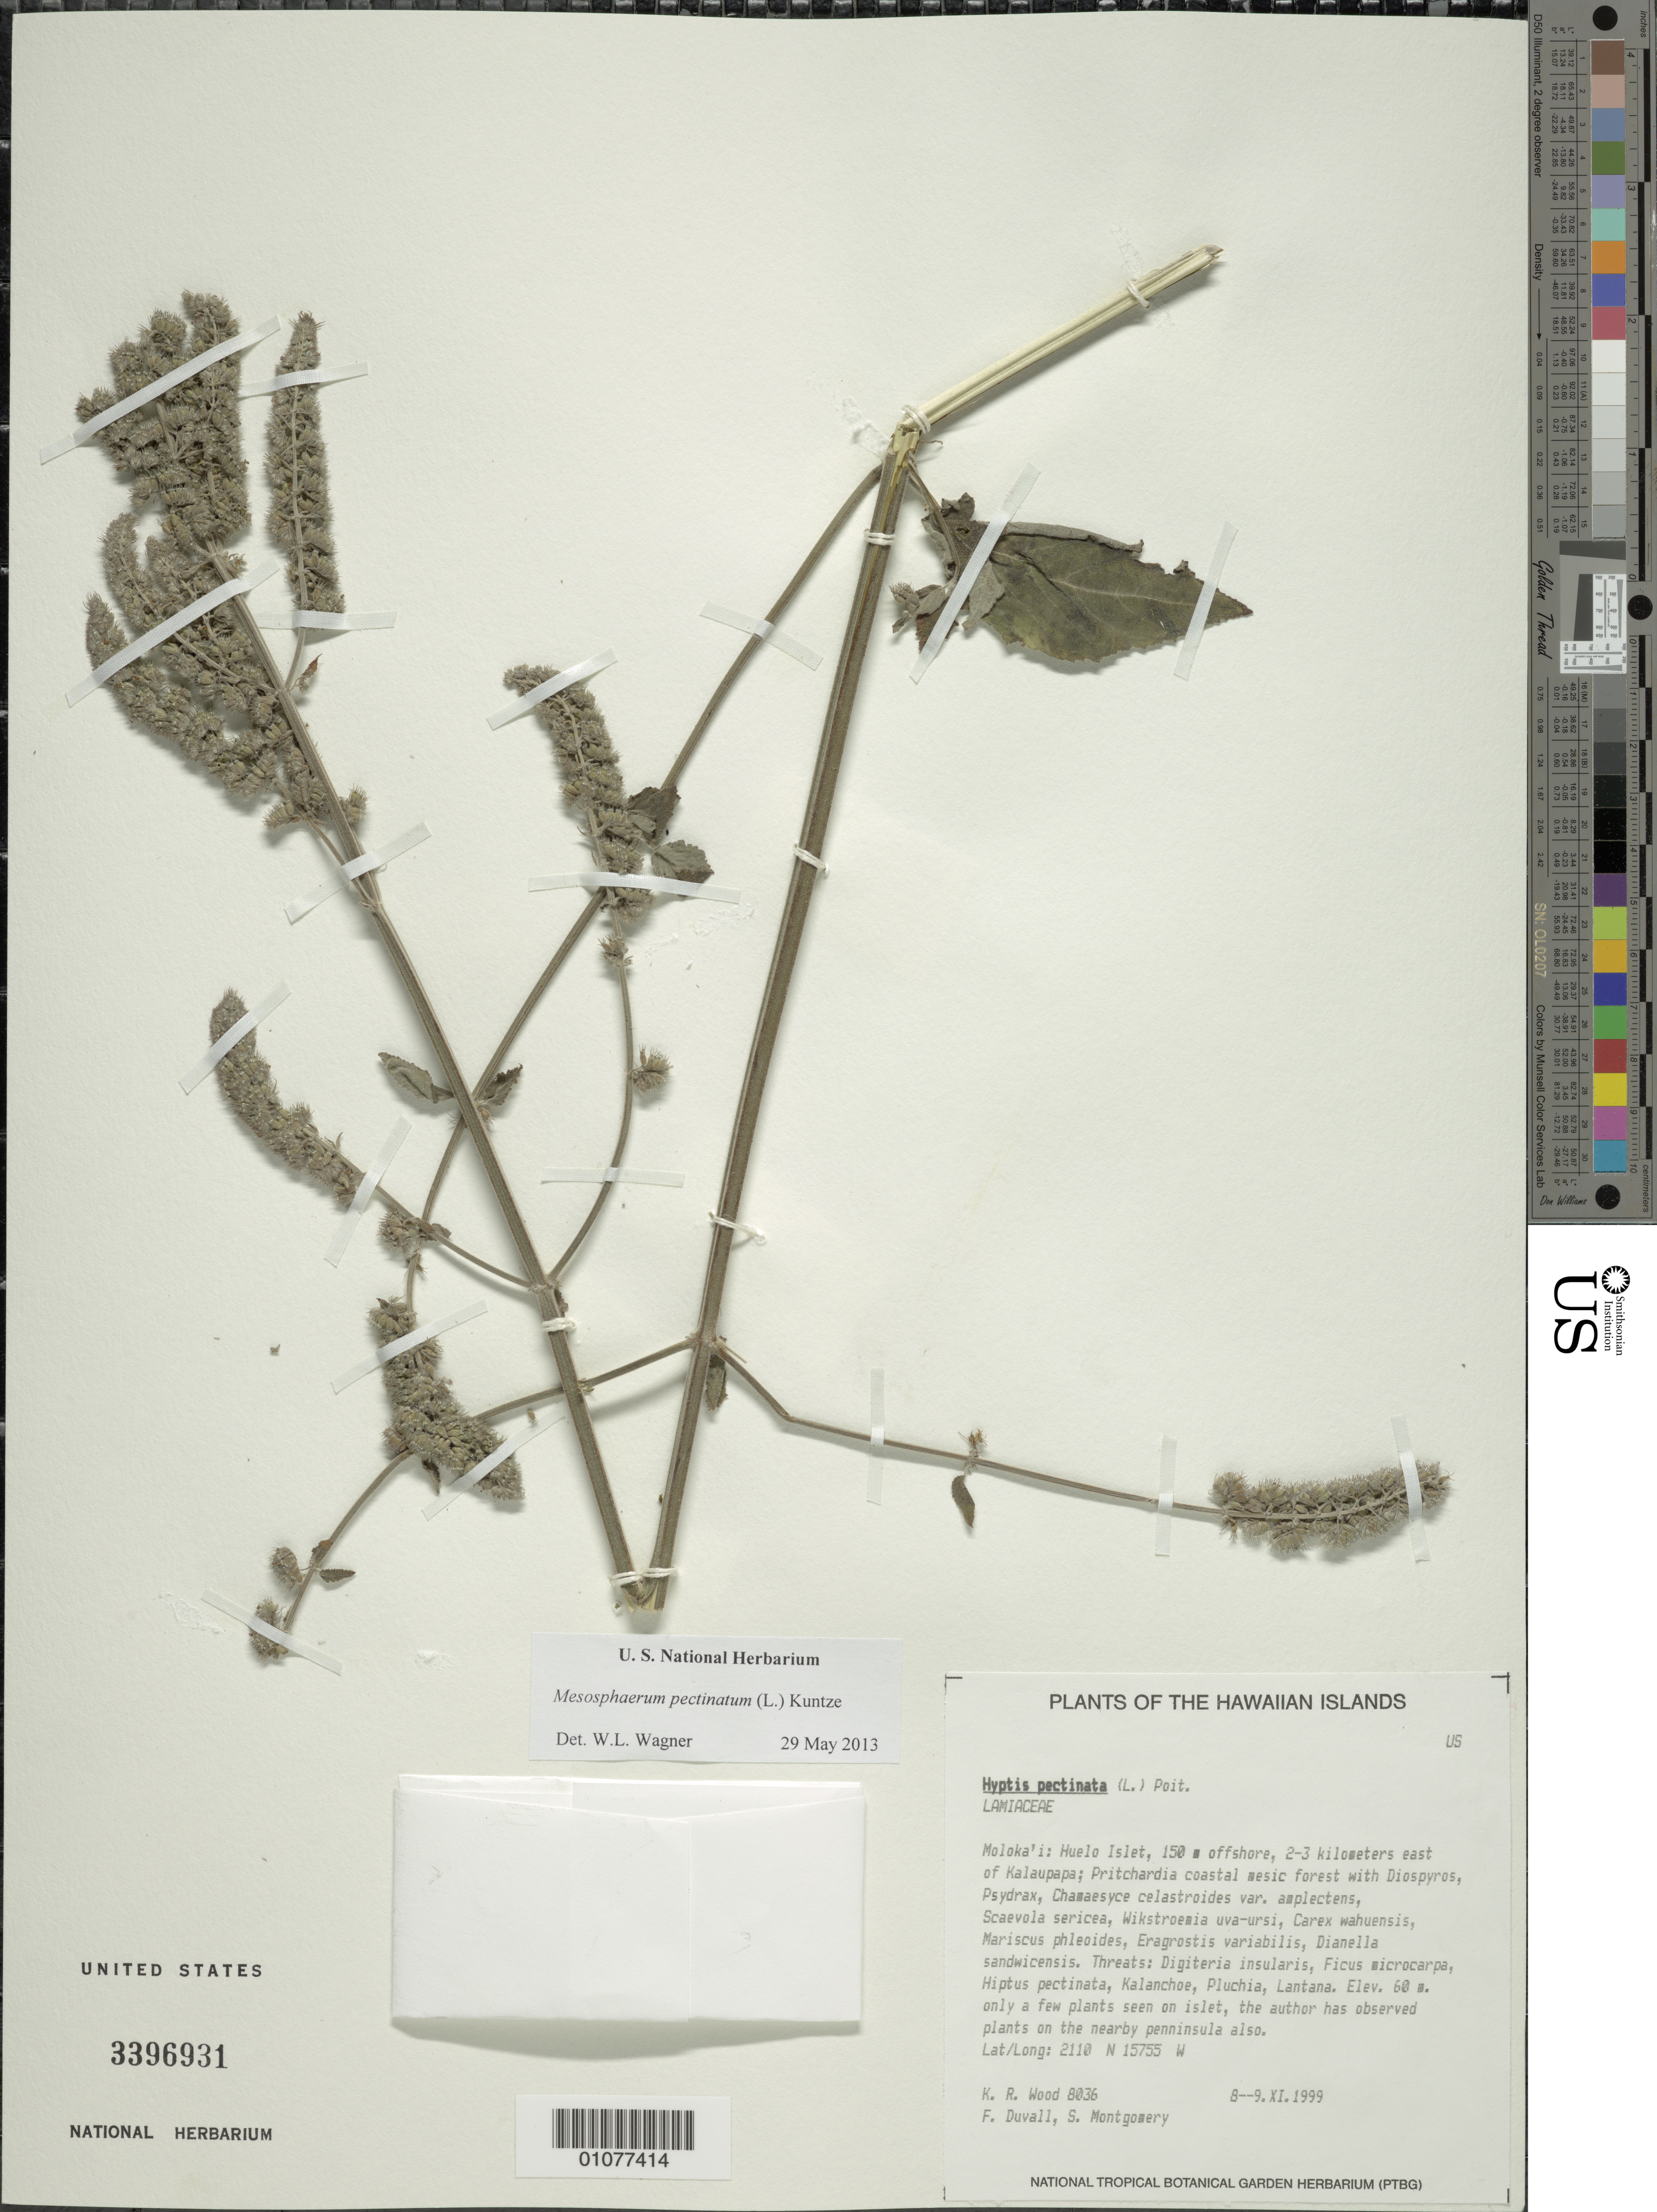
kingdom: Plantae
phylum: Tracheophyta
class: Magnoliopsida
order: Lamiales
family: Lamiaceae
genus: Mesosphaerum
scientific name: Mesosphaerum pectinatum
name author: (L.) Kuntze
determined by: Wagner, W. L., (BOT), Smithsonian Institution - National Museum of Natural History (UNITED STATES)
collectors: K. R. Wood, F. Duvall & S. Montgomery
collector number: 8036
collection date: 1999-11-08/1999-11-09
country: United States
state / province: Hawaii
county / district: Maui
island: Moloka'i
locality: Huelo Islet, 150 m offshore, 2-3 kilometers E of Kalaupapa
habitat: Pritchardia coastal mesic forest; Digiteria insularis, Ficus microcarpa, Hiptus pectinata, Kalanchoe, Pluchia, Lantana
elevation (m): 60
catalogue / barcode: US 3396931